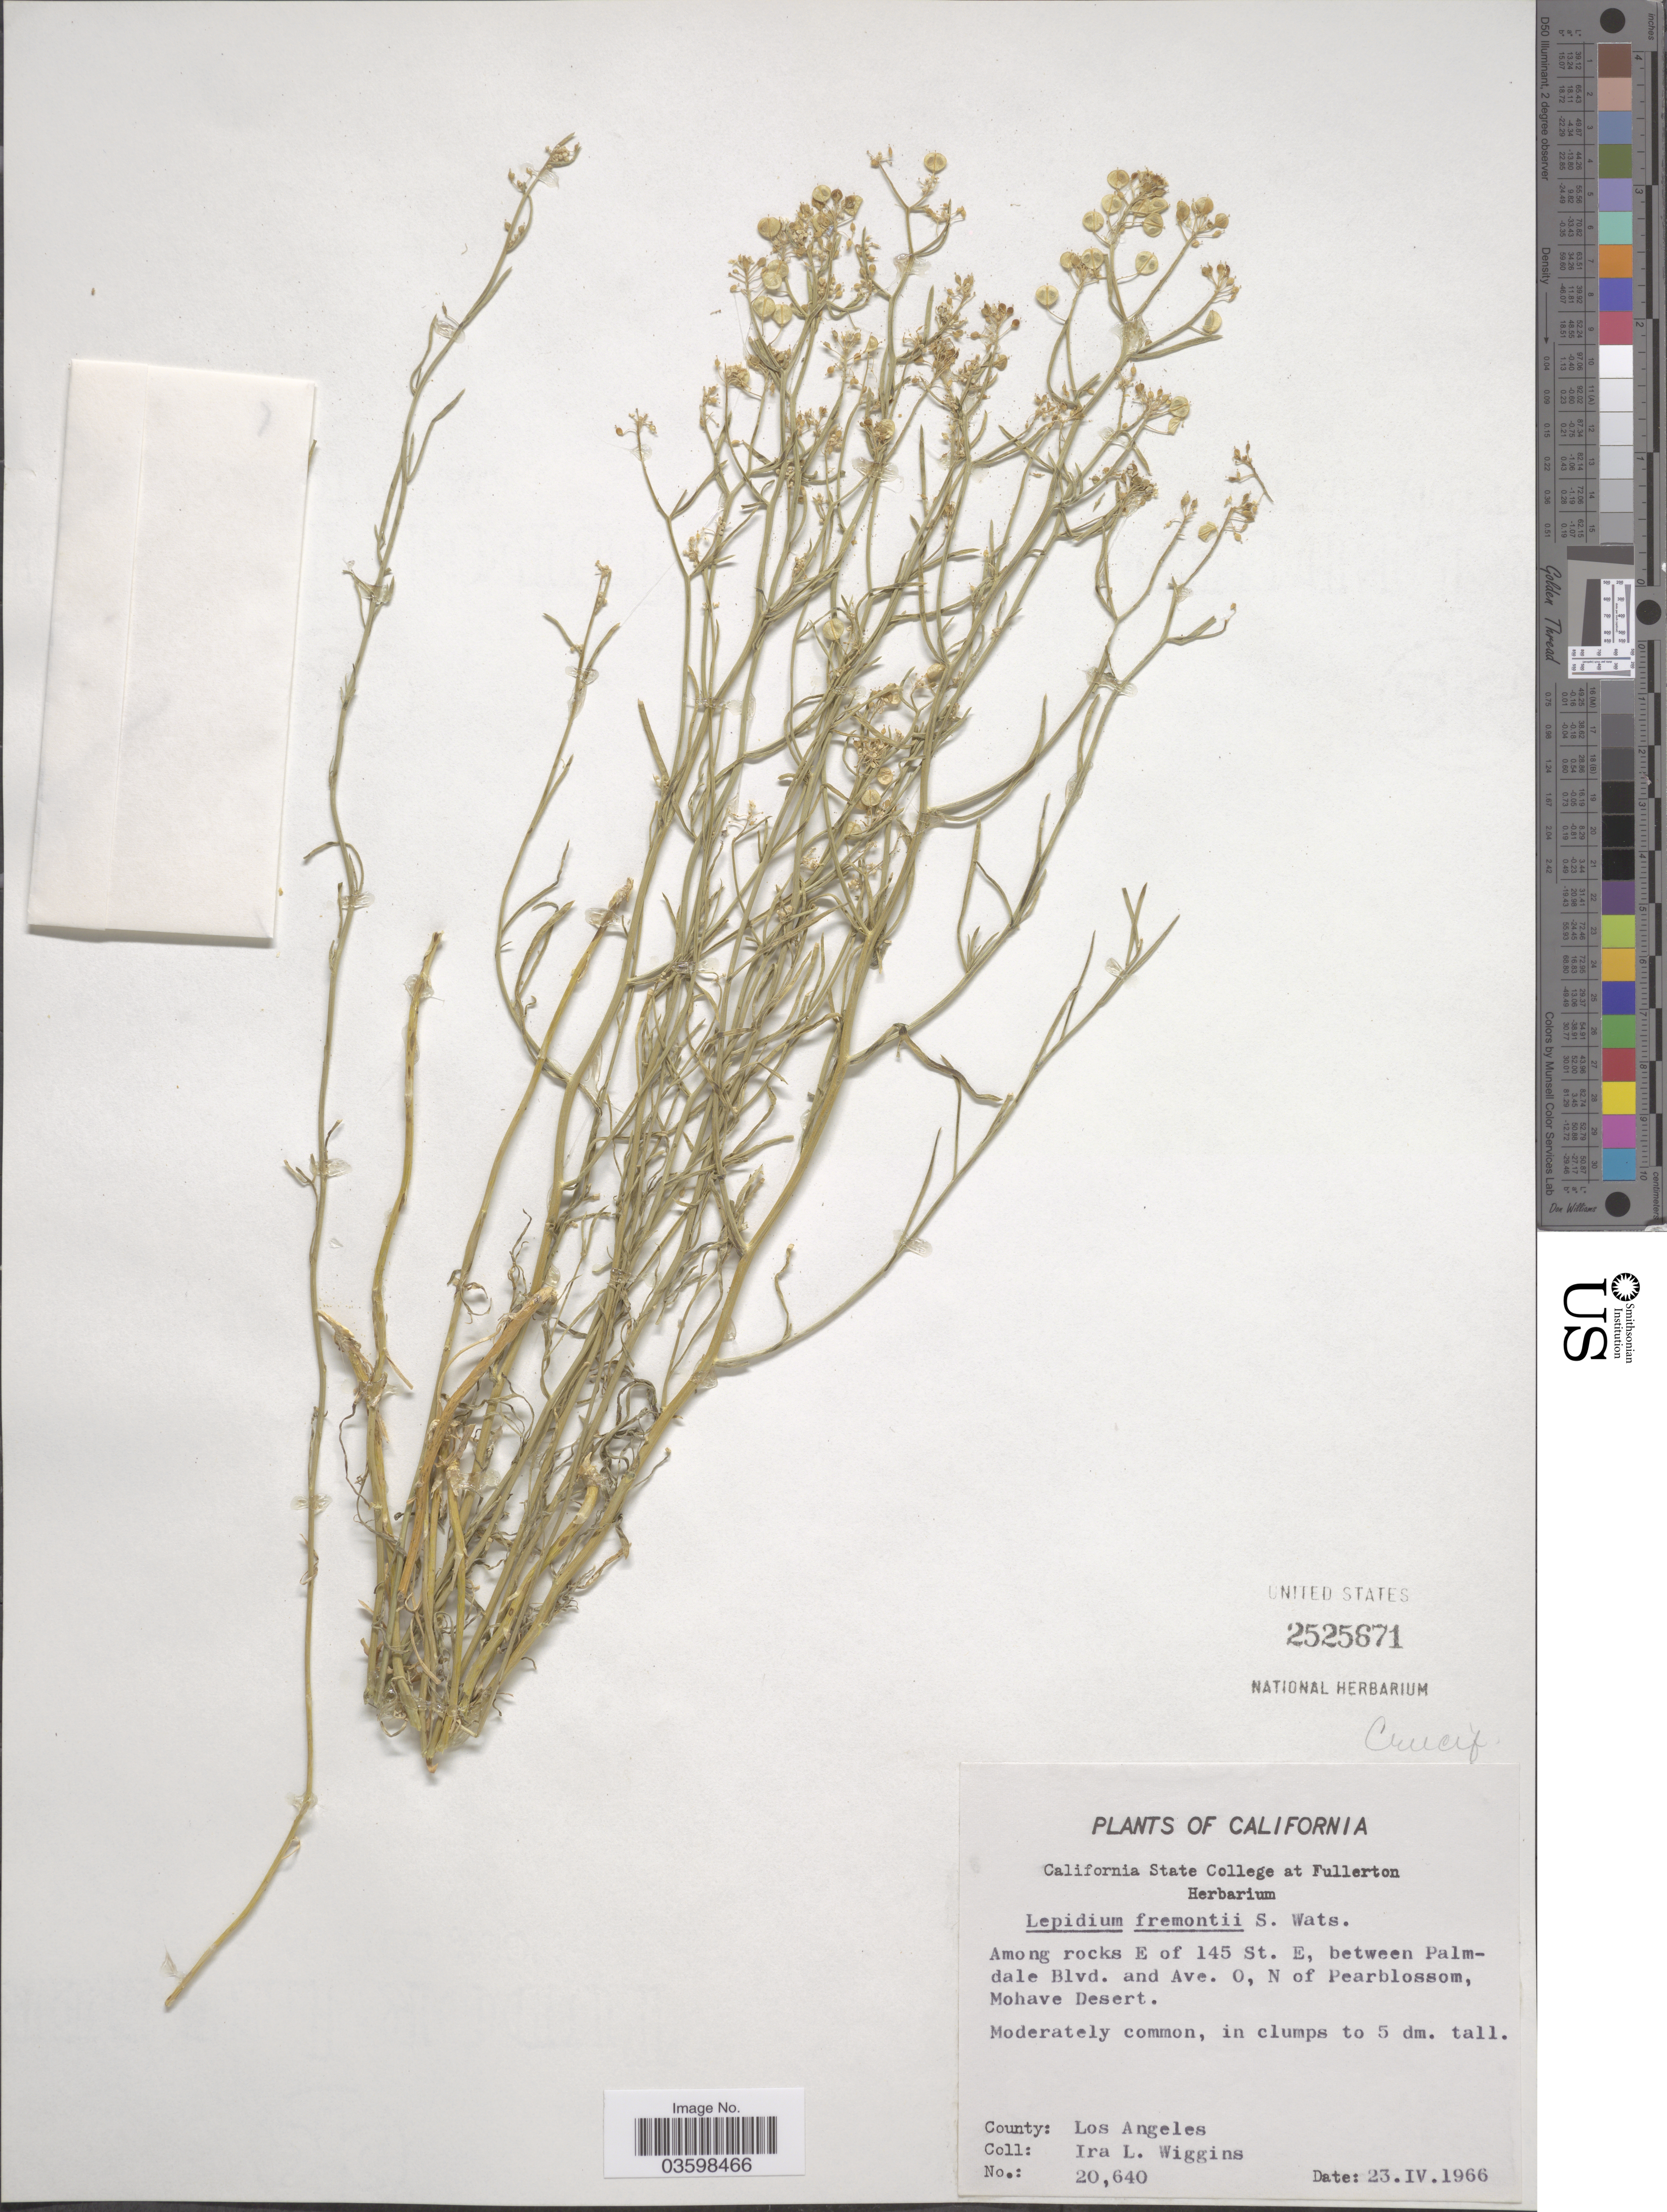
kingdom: Plantae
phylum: Tracheophyta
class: Magnoliopsida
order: Brassicales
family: Brassicaceae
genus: Lepidium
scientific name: Lepidium fremontii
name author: S. Watson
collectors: I. L. Wiggins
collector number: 20640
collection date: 1966-04-23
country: United States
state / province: California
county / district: Los Angeles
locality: Among rocks E of 145 St. E, between Palmdale Blvd. and Ave. 0, N of Pearblossom, Mohave Desert. County: Los Angeles.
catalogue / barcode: US 2525671